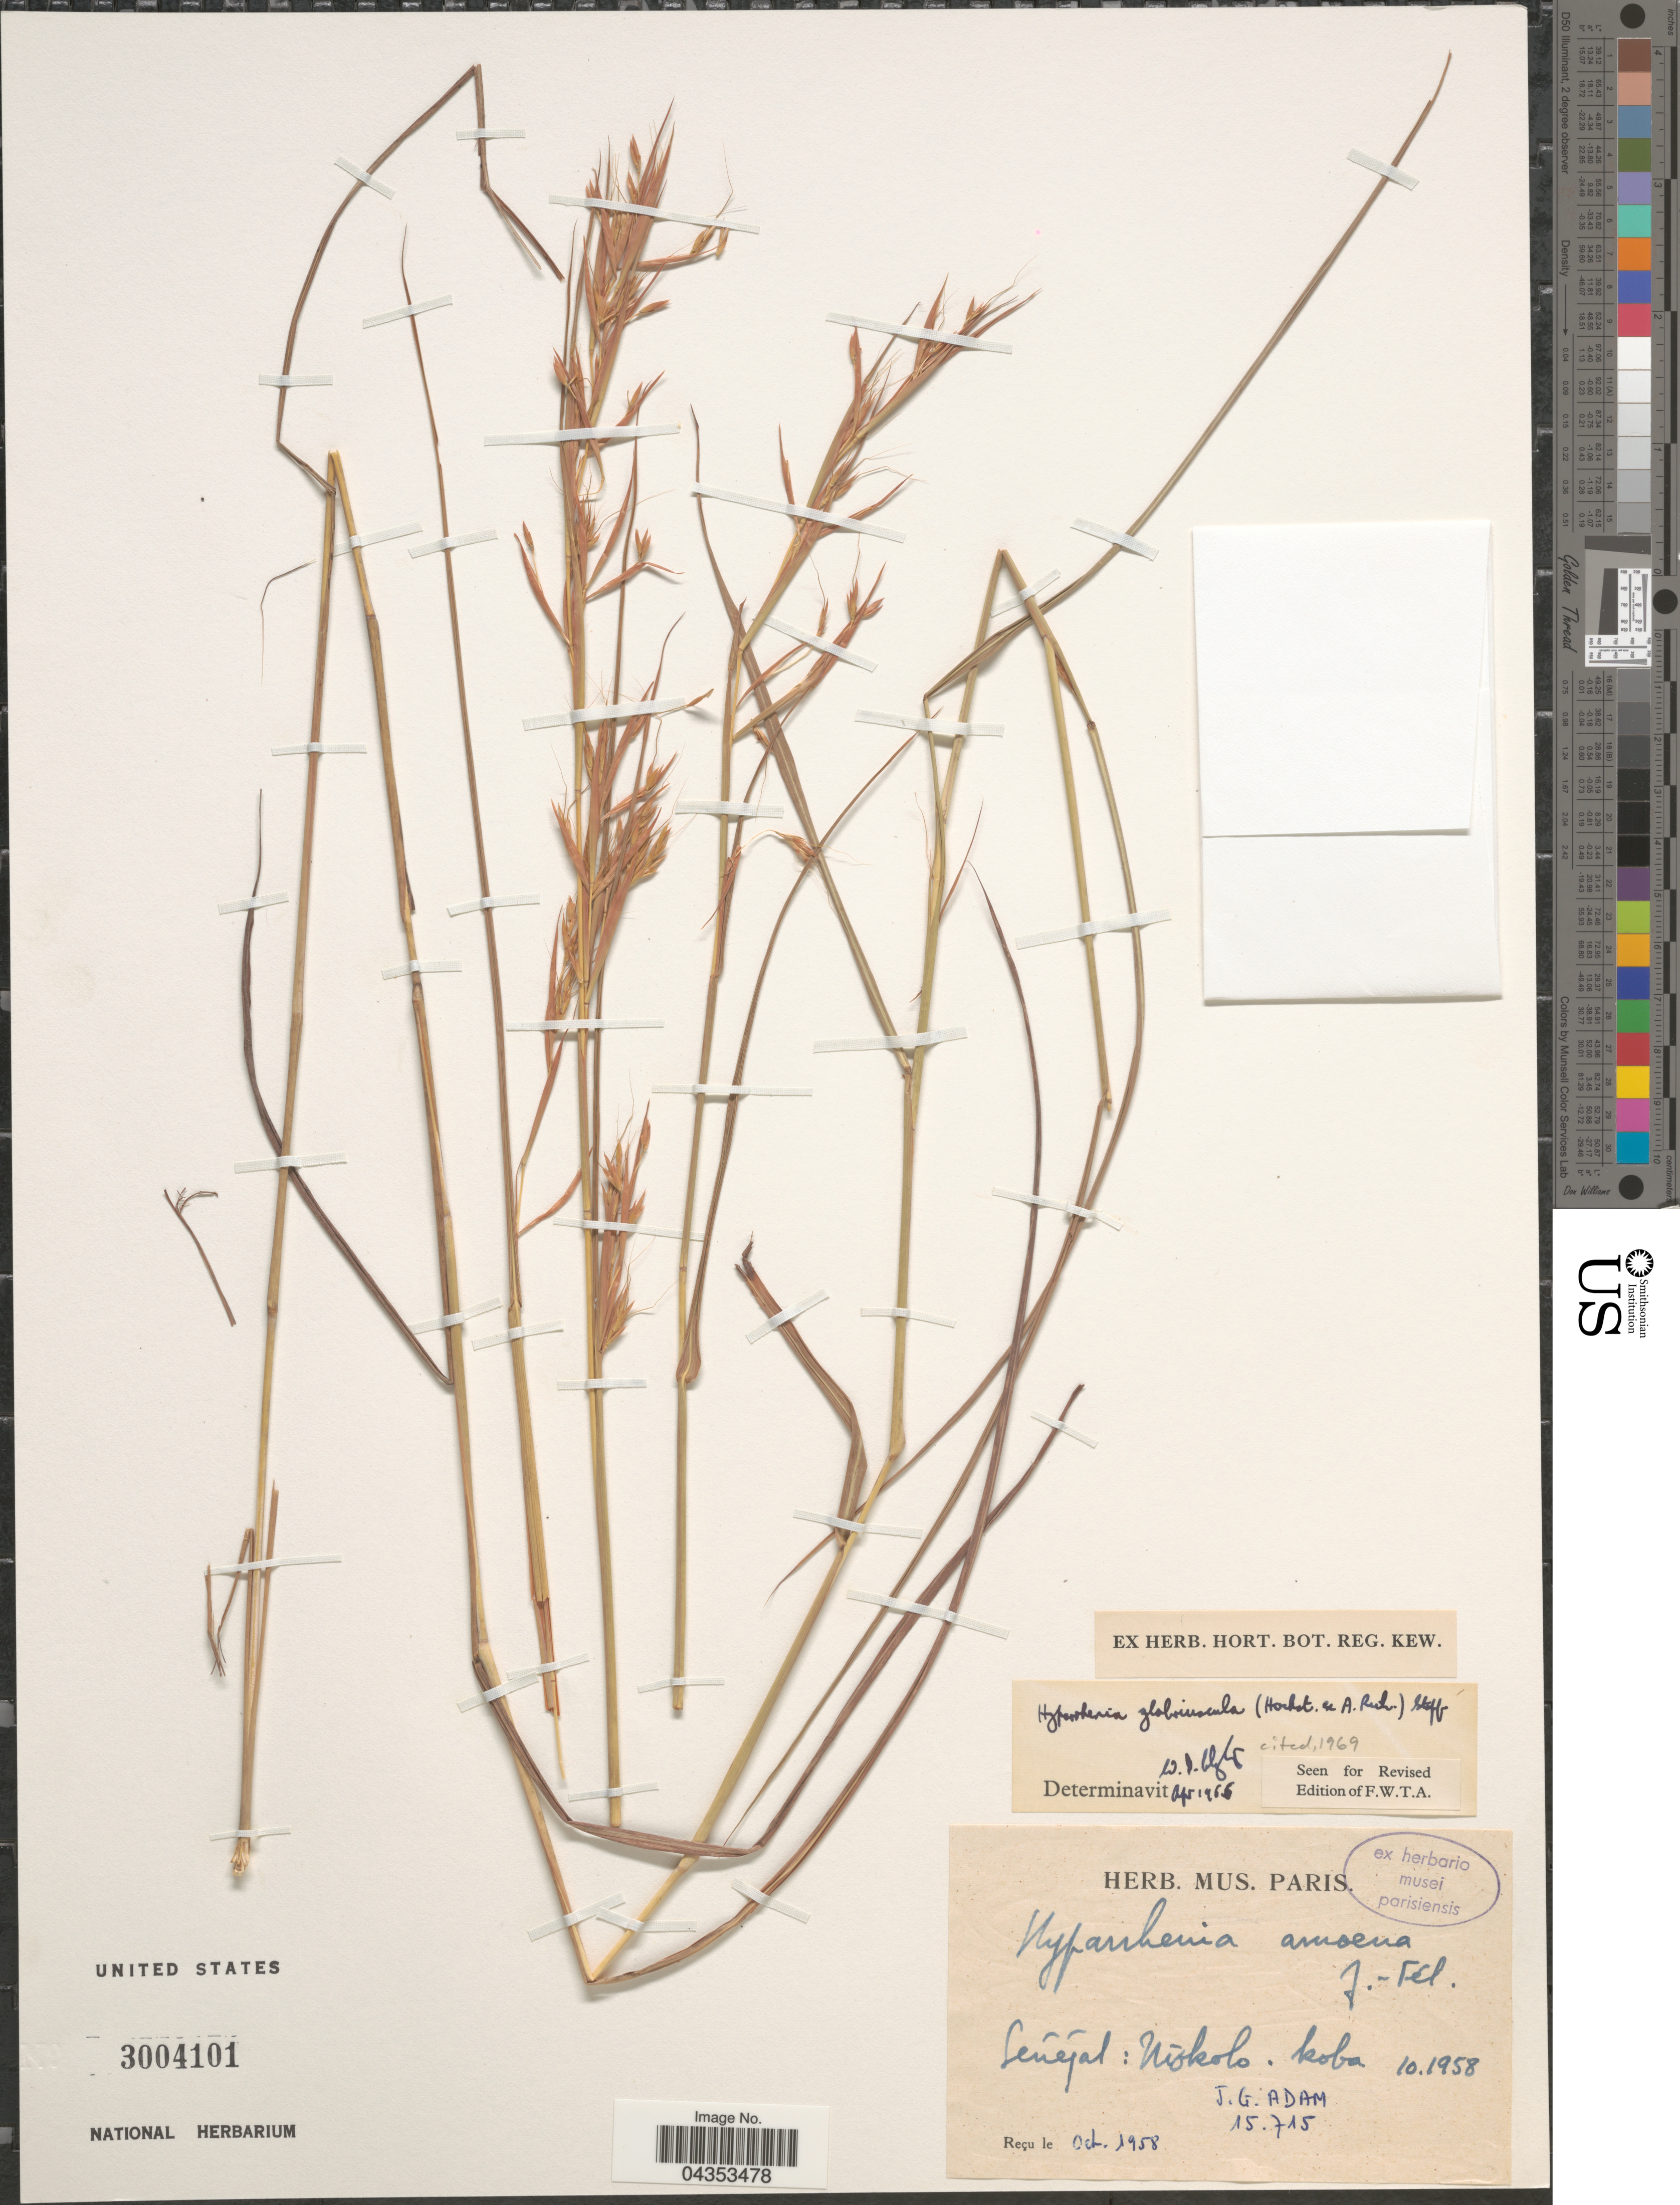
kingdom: Plantae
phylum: Tracheophyta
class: Liliopsida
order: Poales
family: Poaceae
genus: Hyparrhenia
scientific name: Hyparrhenia glabriuscula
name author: (Hochst. ex A. Rich.) Stapf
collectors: J. Adam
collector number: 15715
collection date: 1958-10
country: Senegal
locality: Niokolo. Koba.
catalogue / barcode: US 3004101